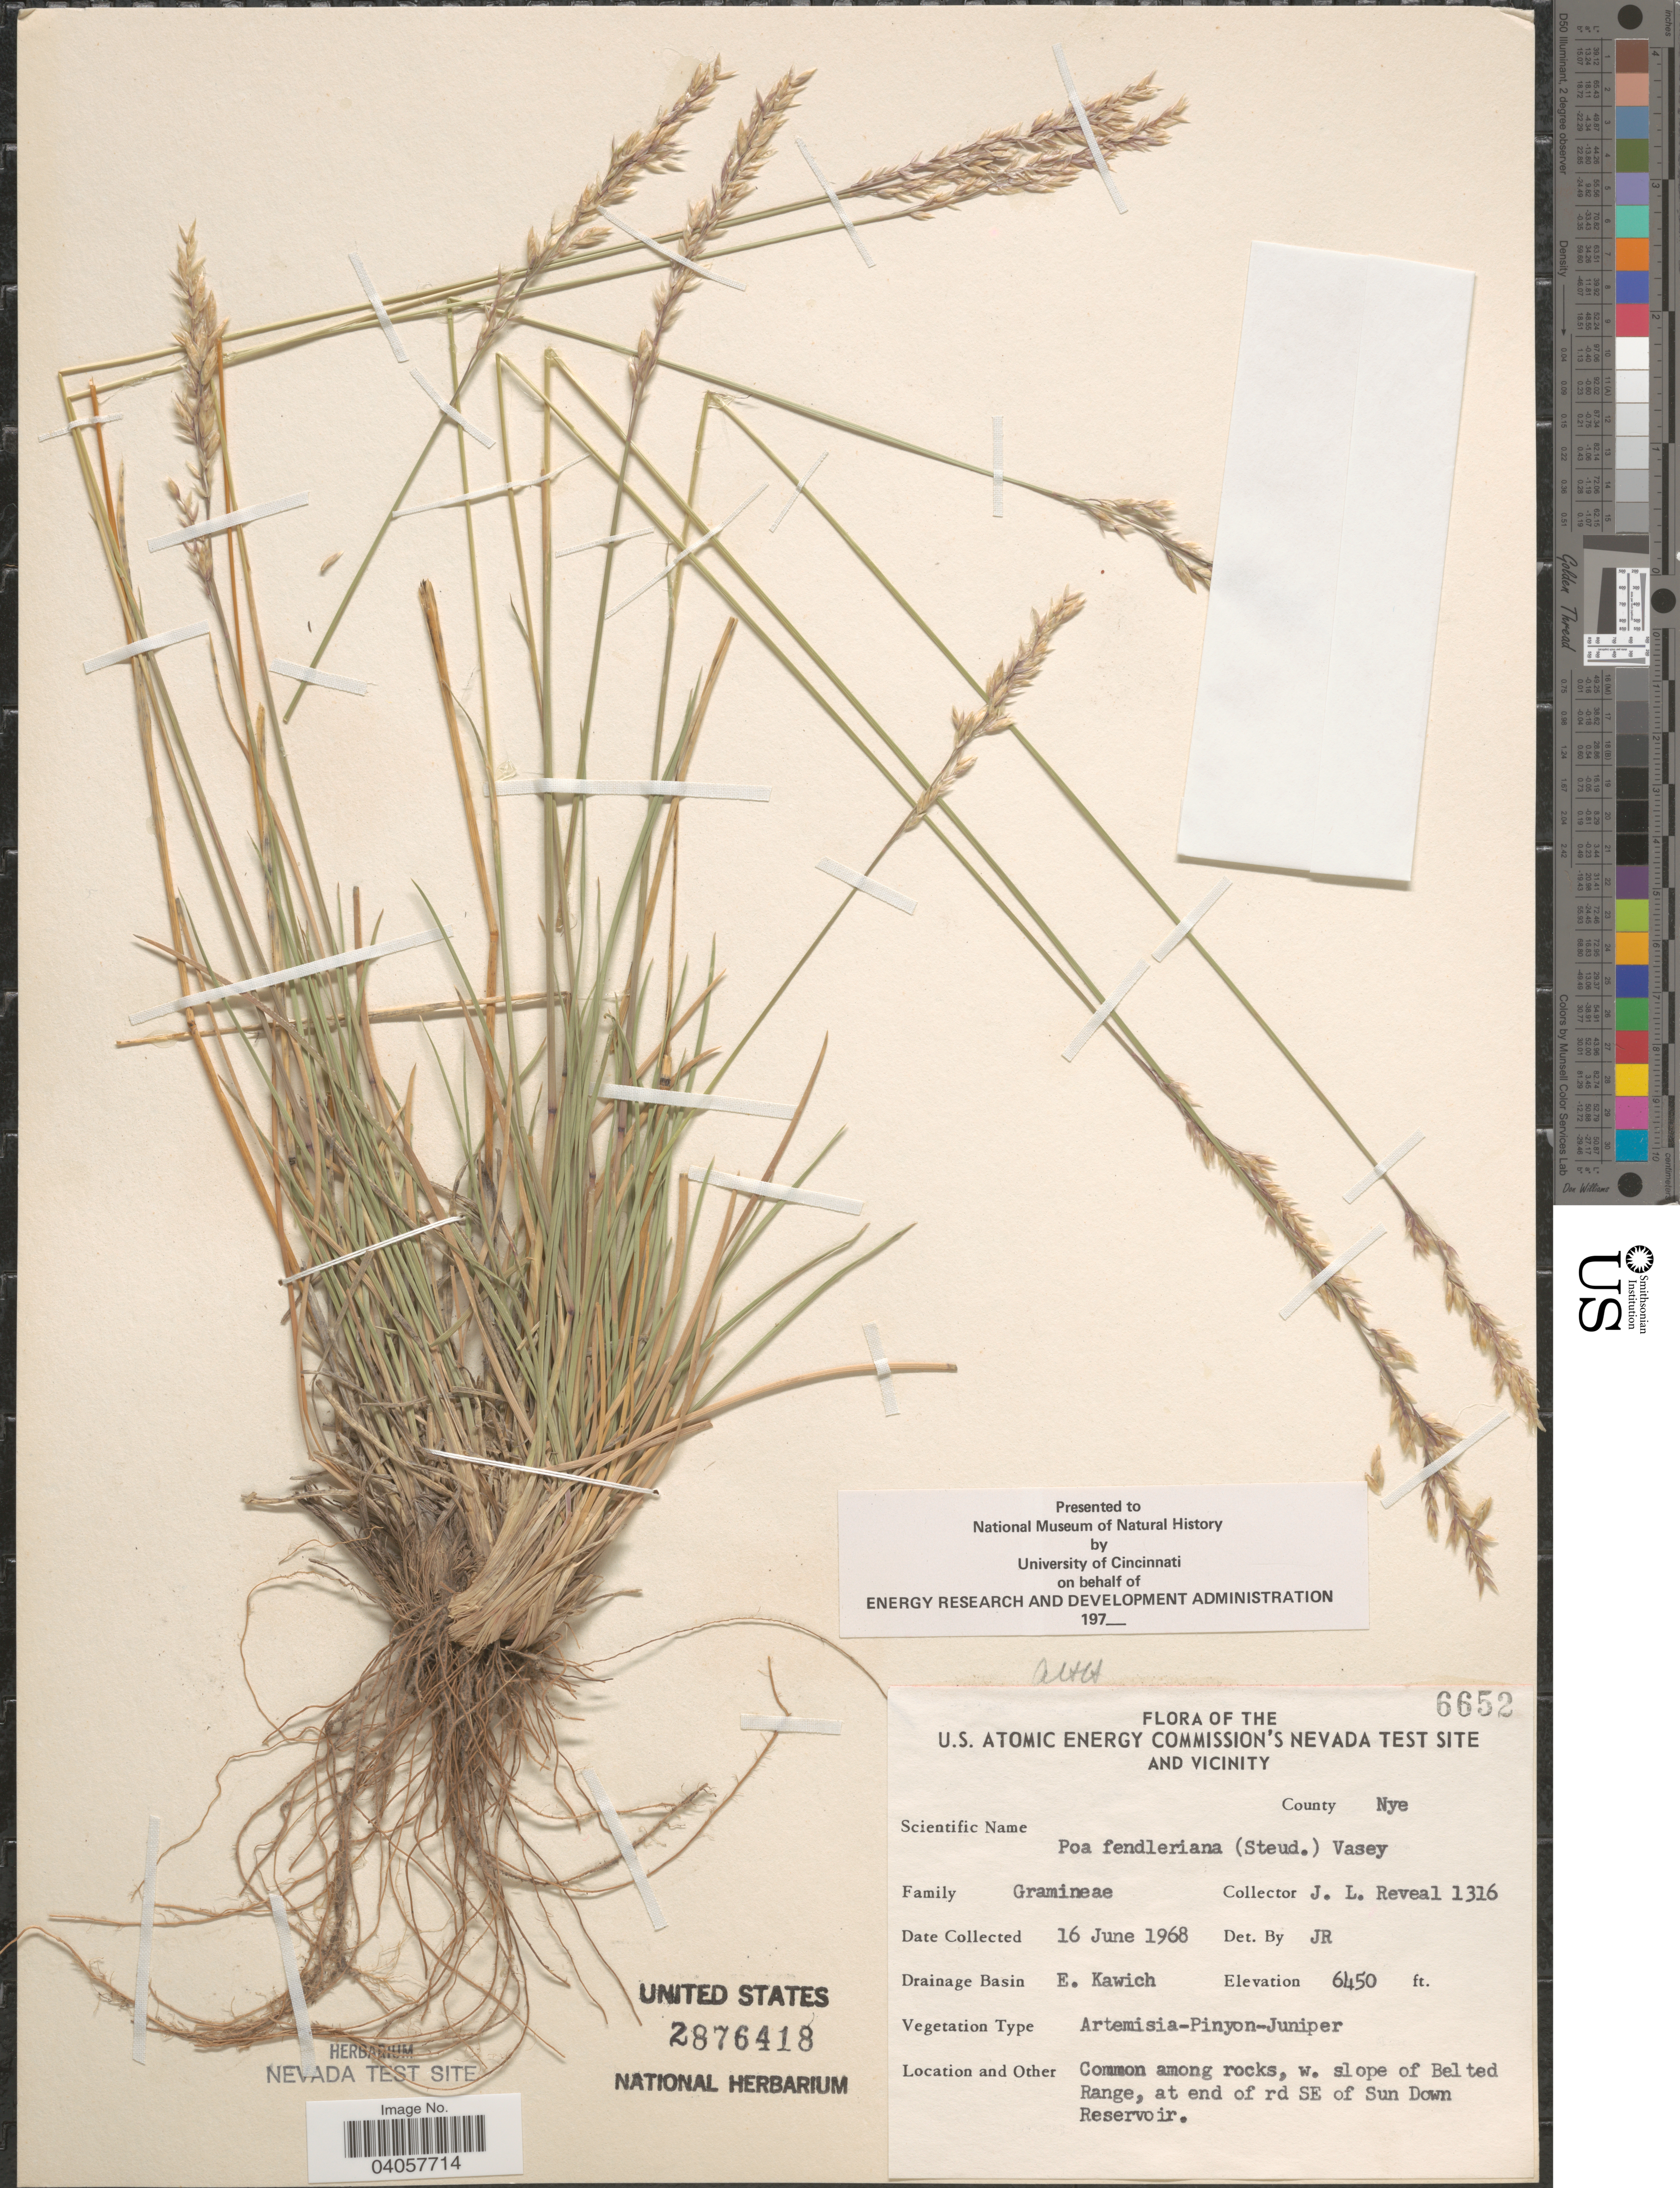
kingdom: Plantae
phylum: Tracheophyta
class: Liliopsida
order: Poales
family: Poaceae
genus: Poa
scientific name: Poa fendleriana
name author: (Steud.) Vasey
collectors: J. L. Reveal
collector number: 1316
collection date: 1968-06-16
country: United States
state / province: Nevada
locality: The U.S. Atomic Energy Commission's Nevada Test Site and vicinity. County Nye. Drainage Basin E. Kawich. W. slope of Belted Range, at end of rd SE of Sun Down Reservoir.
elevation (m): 1966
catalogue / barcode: US 2876418